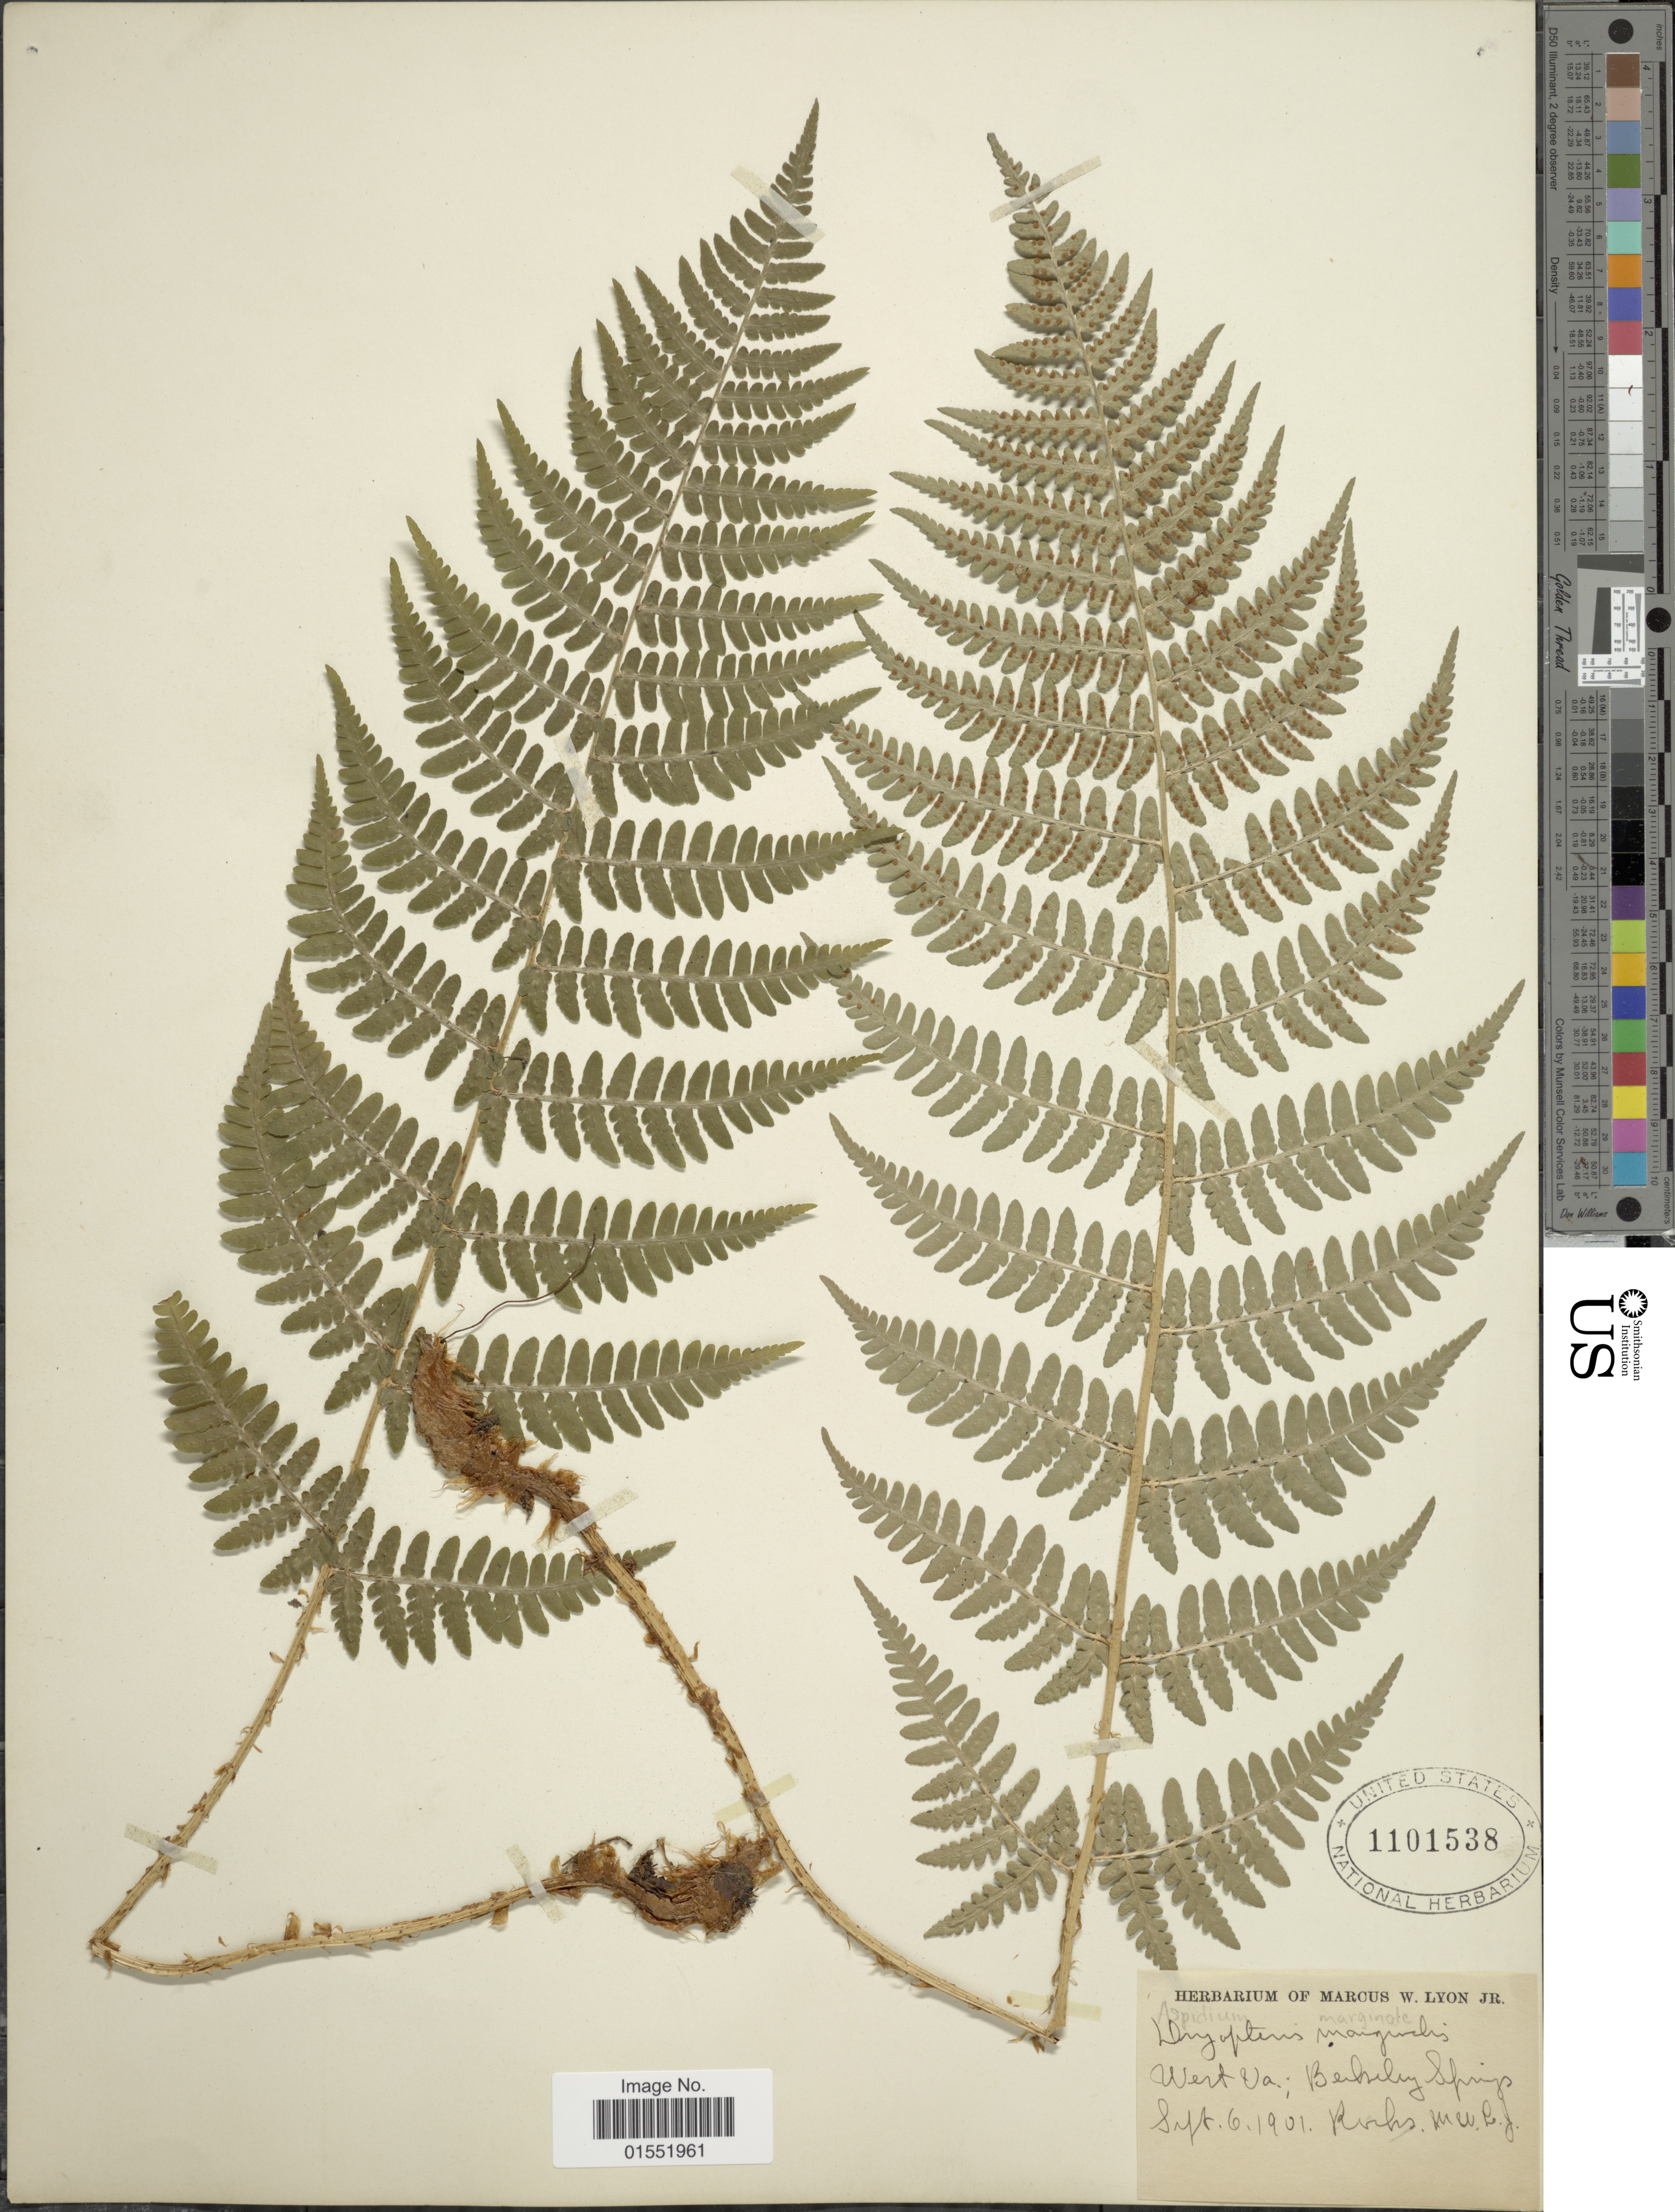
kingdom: Plantae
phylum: Tracheophyta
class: Polypodiopsida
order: Polypodiales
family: Dryopteridaceae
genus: Dryopteris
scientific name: Dryopteris marginalis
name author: (L.) A. Gray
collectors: M. W. Lyon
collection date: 1901-09-06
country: United States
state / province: West Virginia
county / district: Morgan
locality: Berkeley Springs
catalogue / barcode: US 1101538